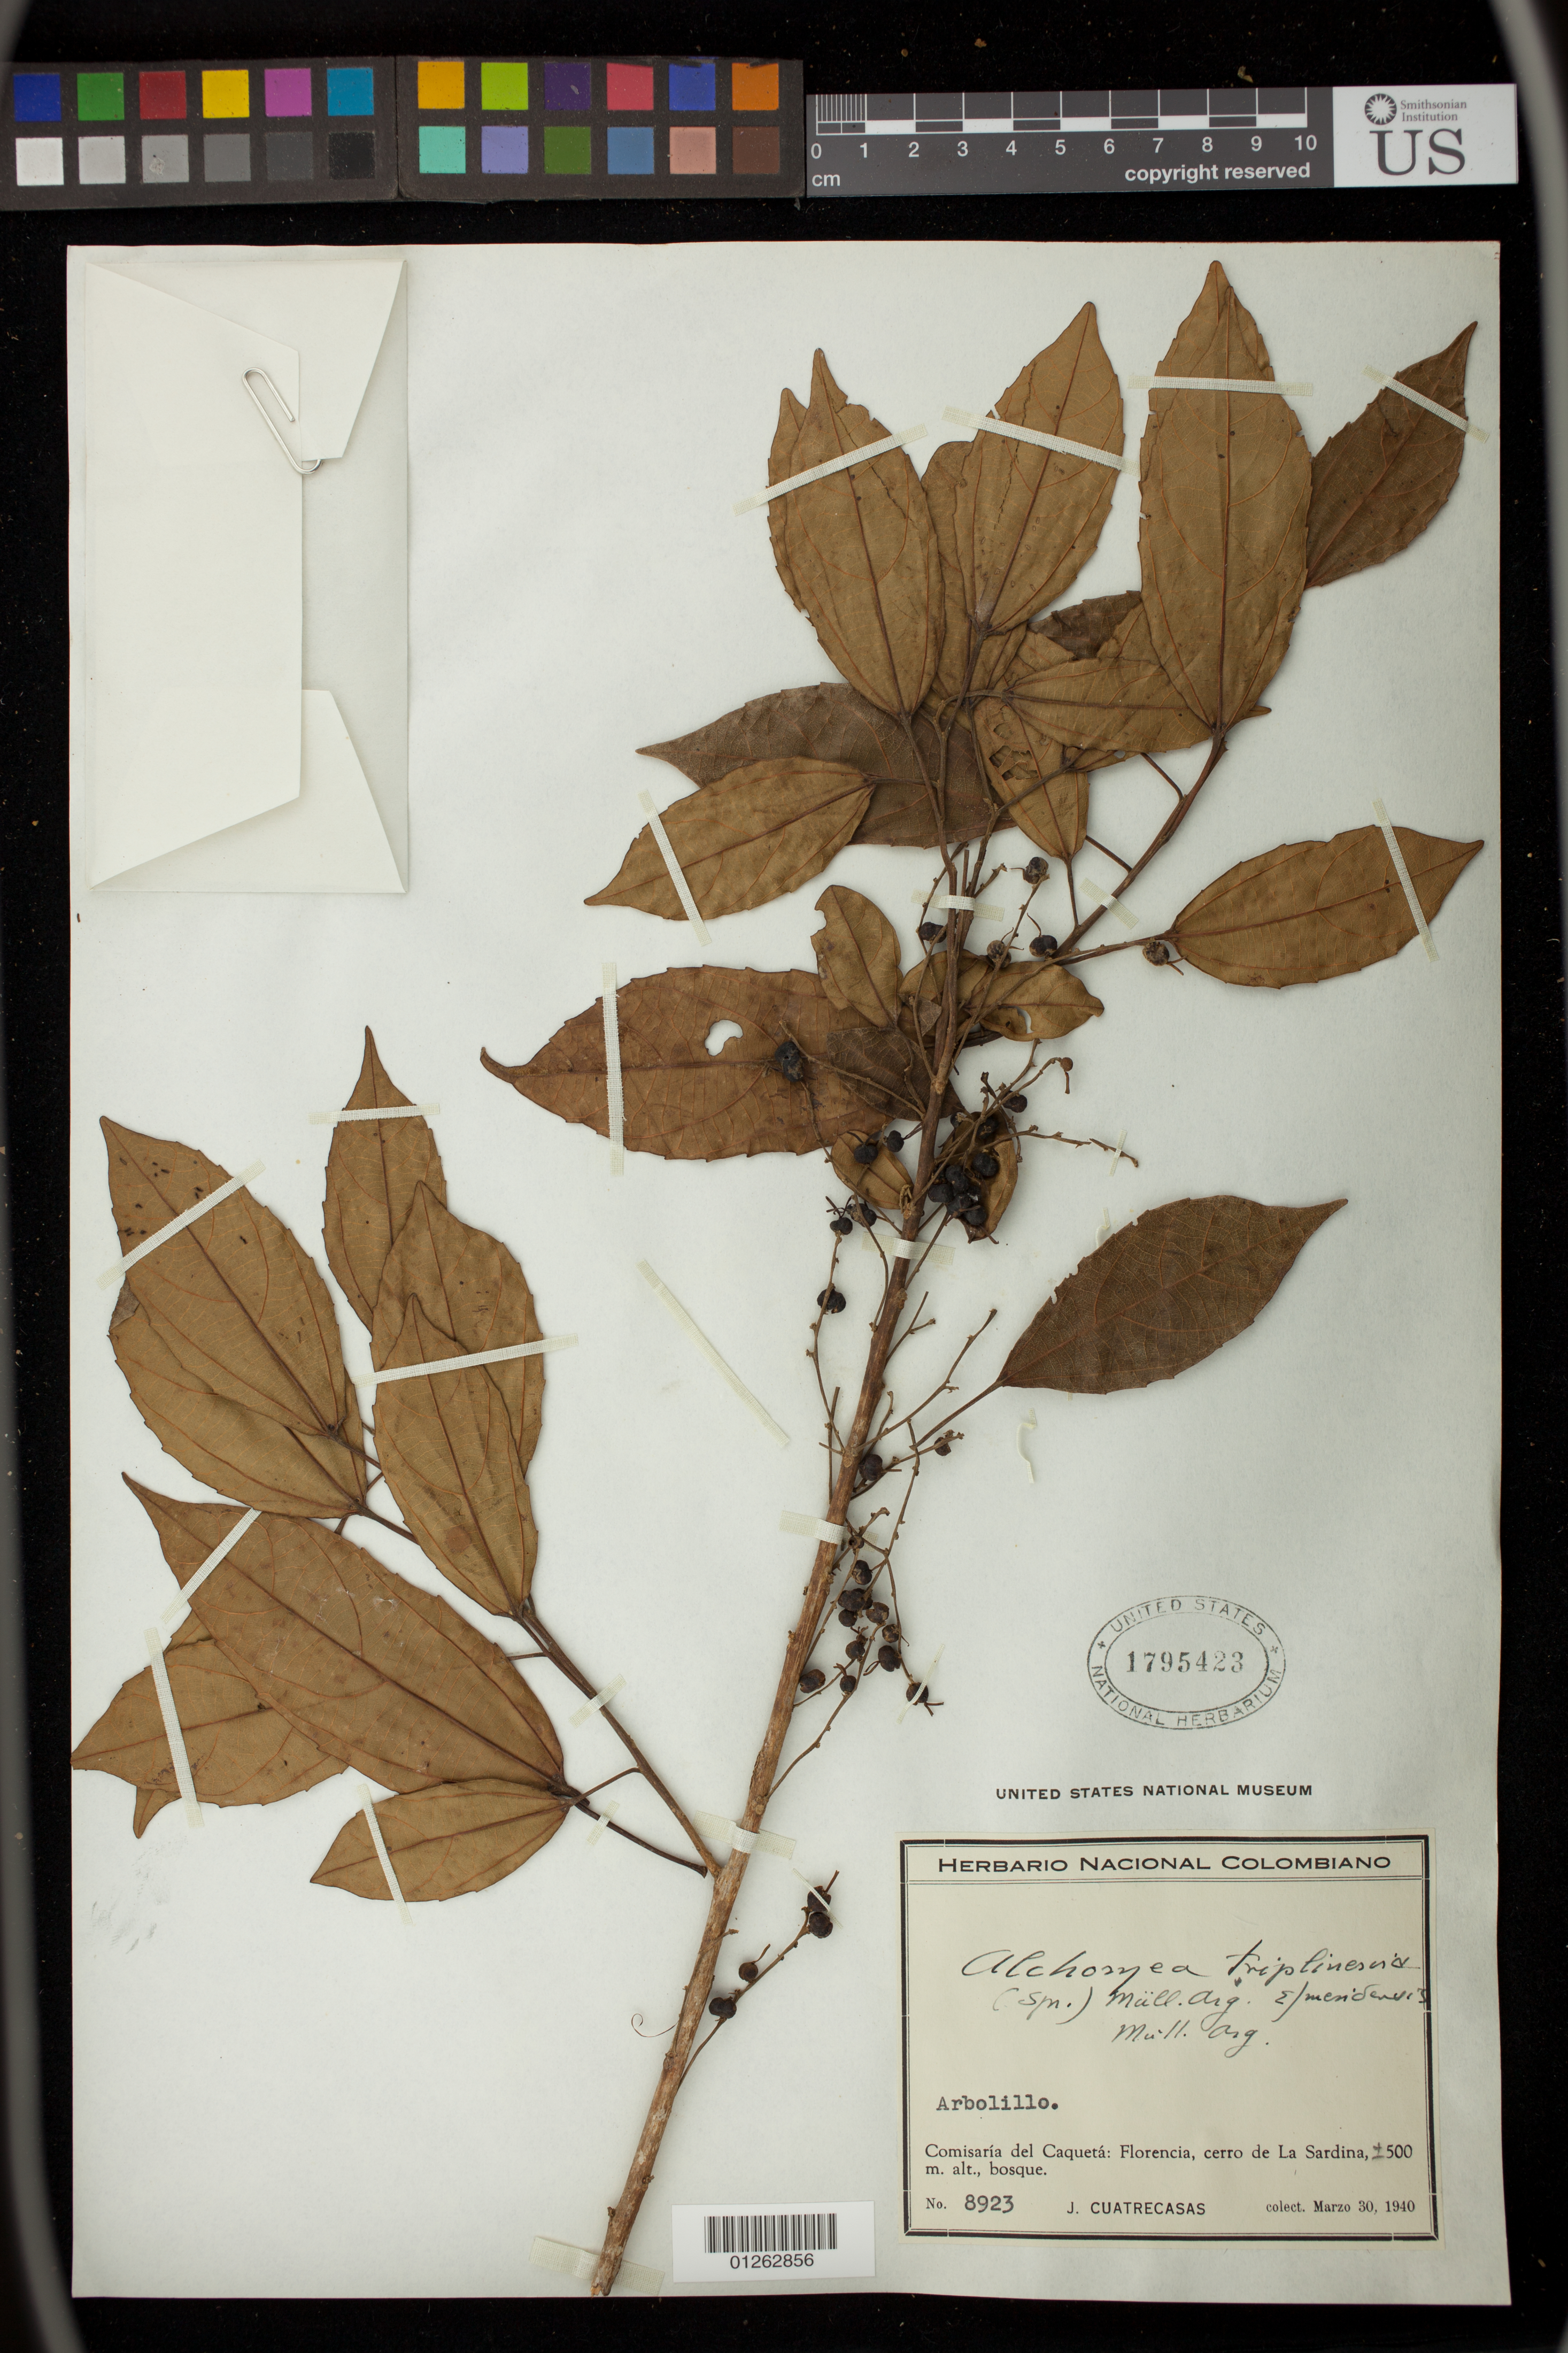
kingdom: Plantae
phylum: Tracheophyta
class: Magnoliopsida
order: Malpighiales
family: Euphorbiaceae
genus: Alchornea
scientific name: Alchornea triplinervia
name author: (Spreng.) Müll. Arg.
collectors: J. Cuatrecasas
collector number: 8923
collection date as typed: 30 Mar 1940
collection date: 1940-03-30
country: Colombia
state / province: Caquetá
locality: Florencia, Cerro de La Sardina.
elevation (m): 500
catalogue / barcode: US 1795423